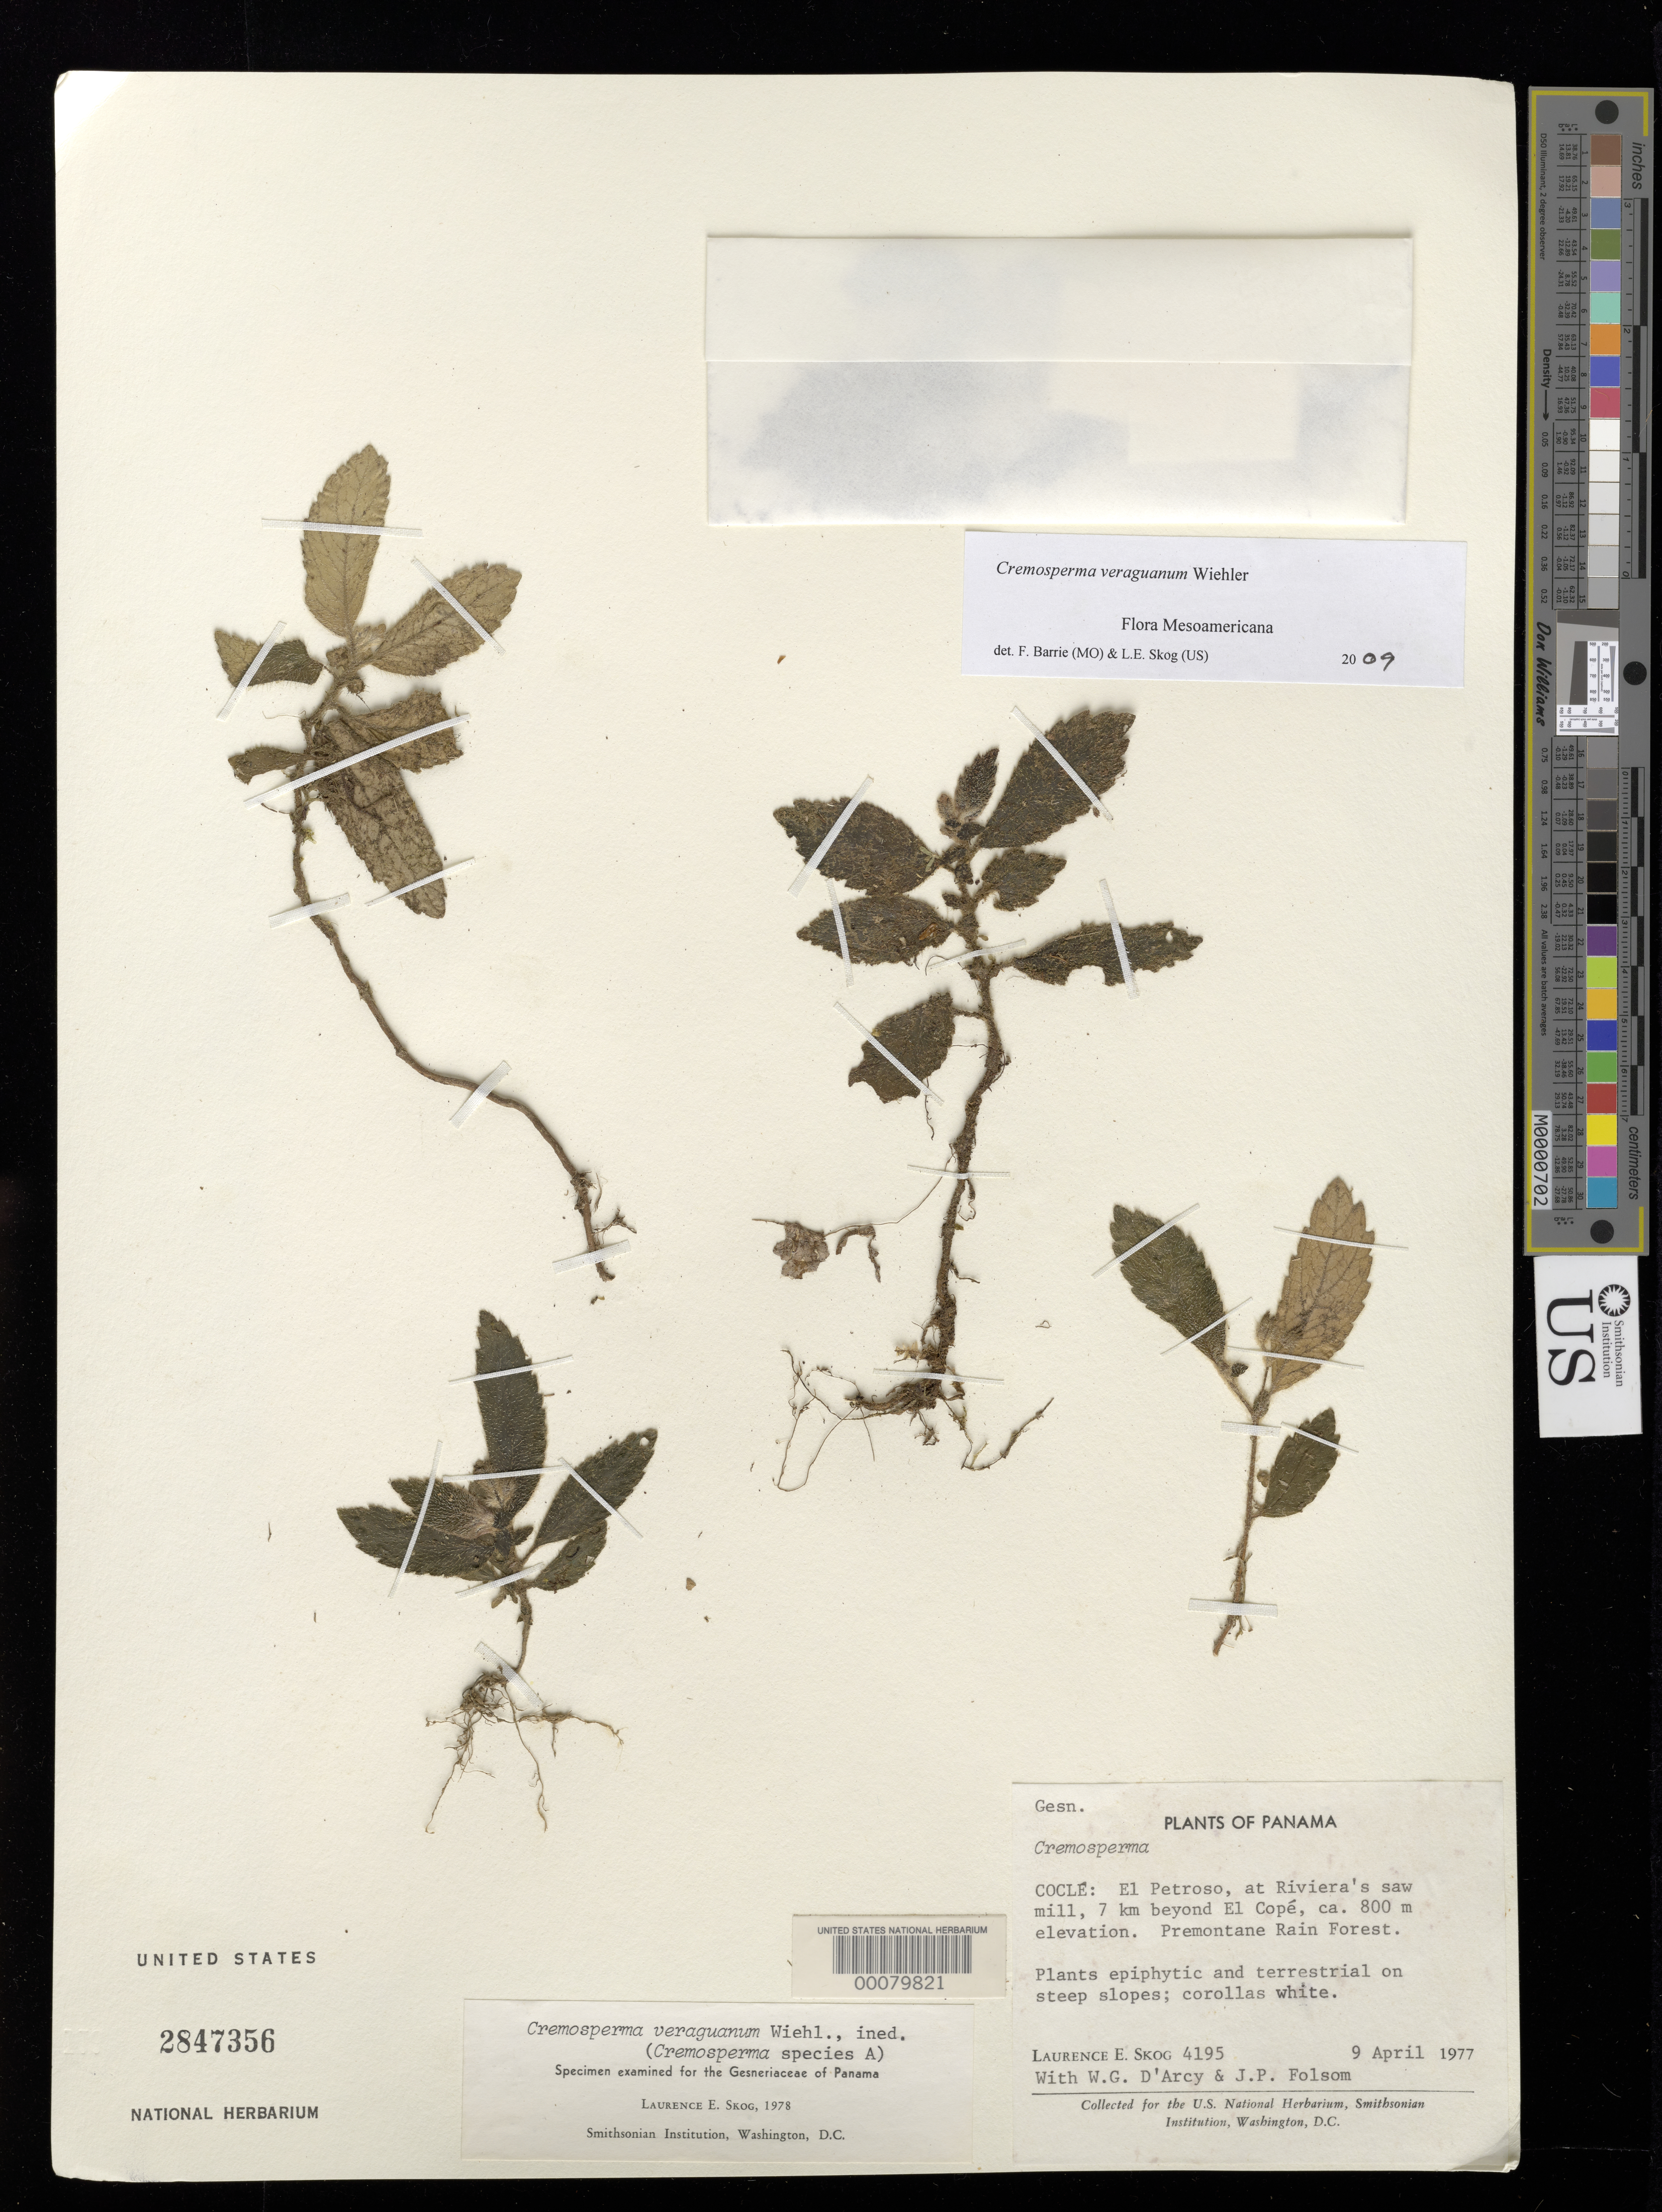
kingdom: Plantae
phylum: Tracheophyta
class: Magnoliopsida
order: Lamiales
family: Gesneriaceae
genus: Cremosperma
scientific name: Cremosperma veraguanum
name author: Wiehler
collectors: L. E. Skog, W. G. D'Arcy & J. P. Folsom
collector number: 4195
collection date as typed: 09 Apr 1977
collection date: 1977-04-09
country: Panama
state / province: Coclé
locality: El Petroso, at Riviera's saw mill, 7 km beyond El Cope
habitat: Premontane rain forest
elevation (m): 800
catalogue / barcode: US 2847356